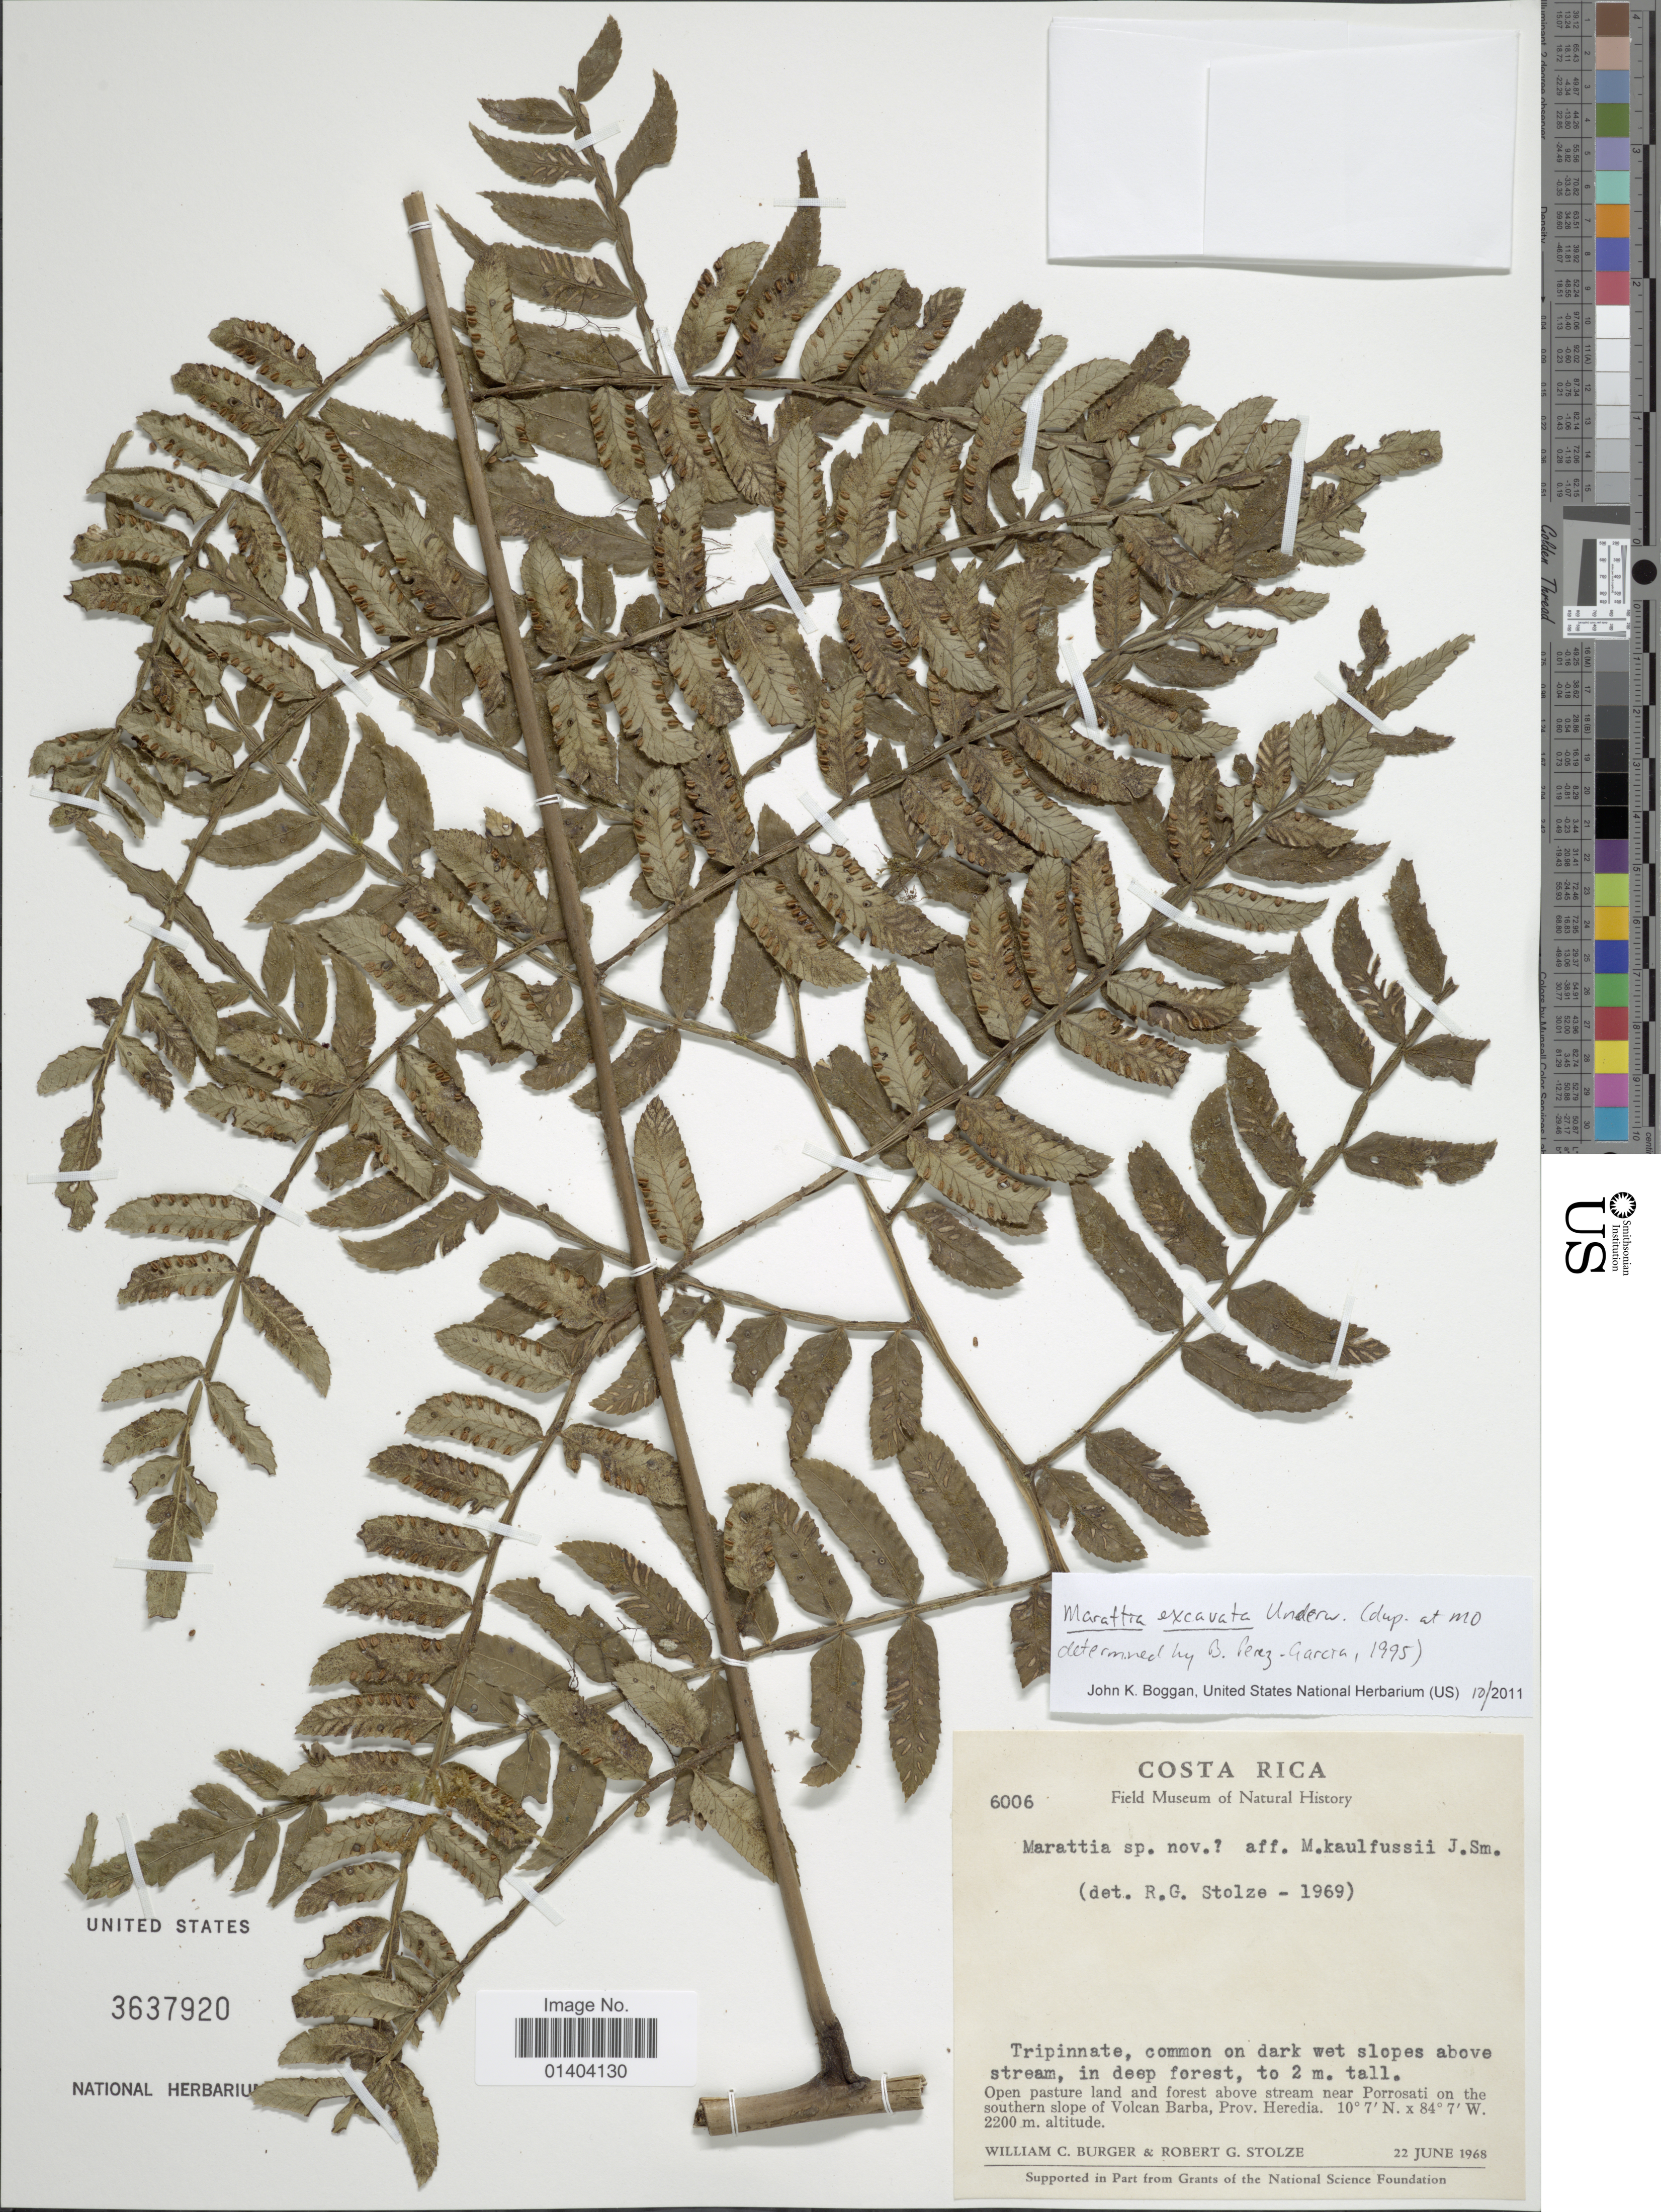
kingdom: Plantae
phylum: Tracheophyta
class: Polypodiopsida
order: Marattiales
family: Marattiaceae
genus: Marattia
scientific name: Marattia excavata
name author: Underw.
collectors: W. Burger & R. G. Stolze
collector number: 6006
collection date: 1968-06-22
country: Costa Rica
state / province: Heredia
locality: Near Porrosati on the southern slope of Volcan Barba prov. Heredia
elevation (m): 2200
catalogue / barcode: US 3637920